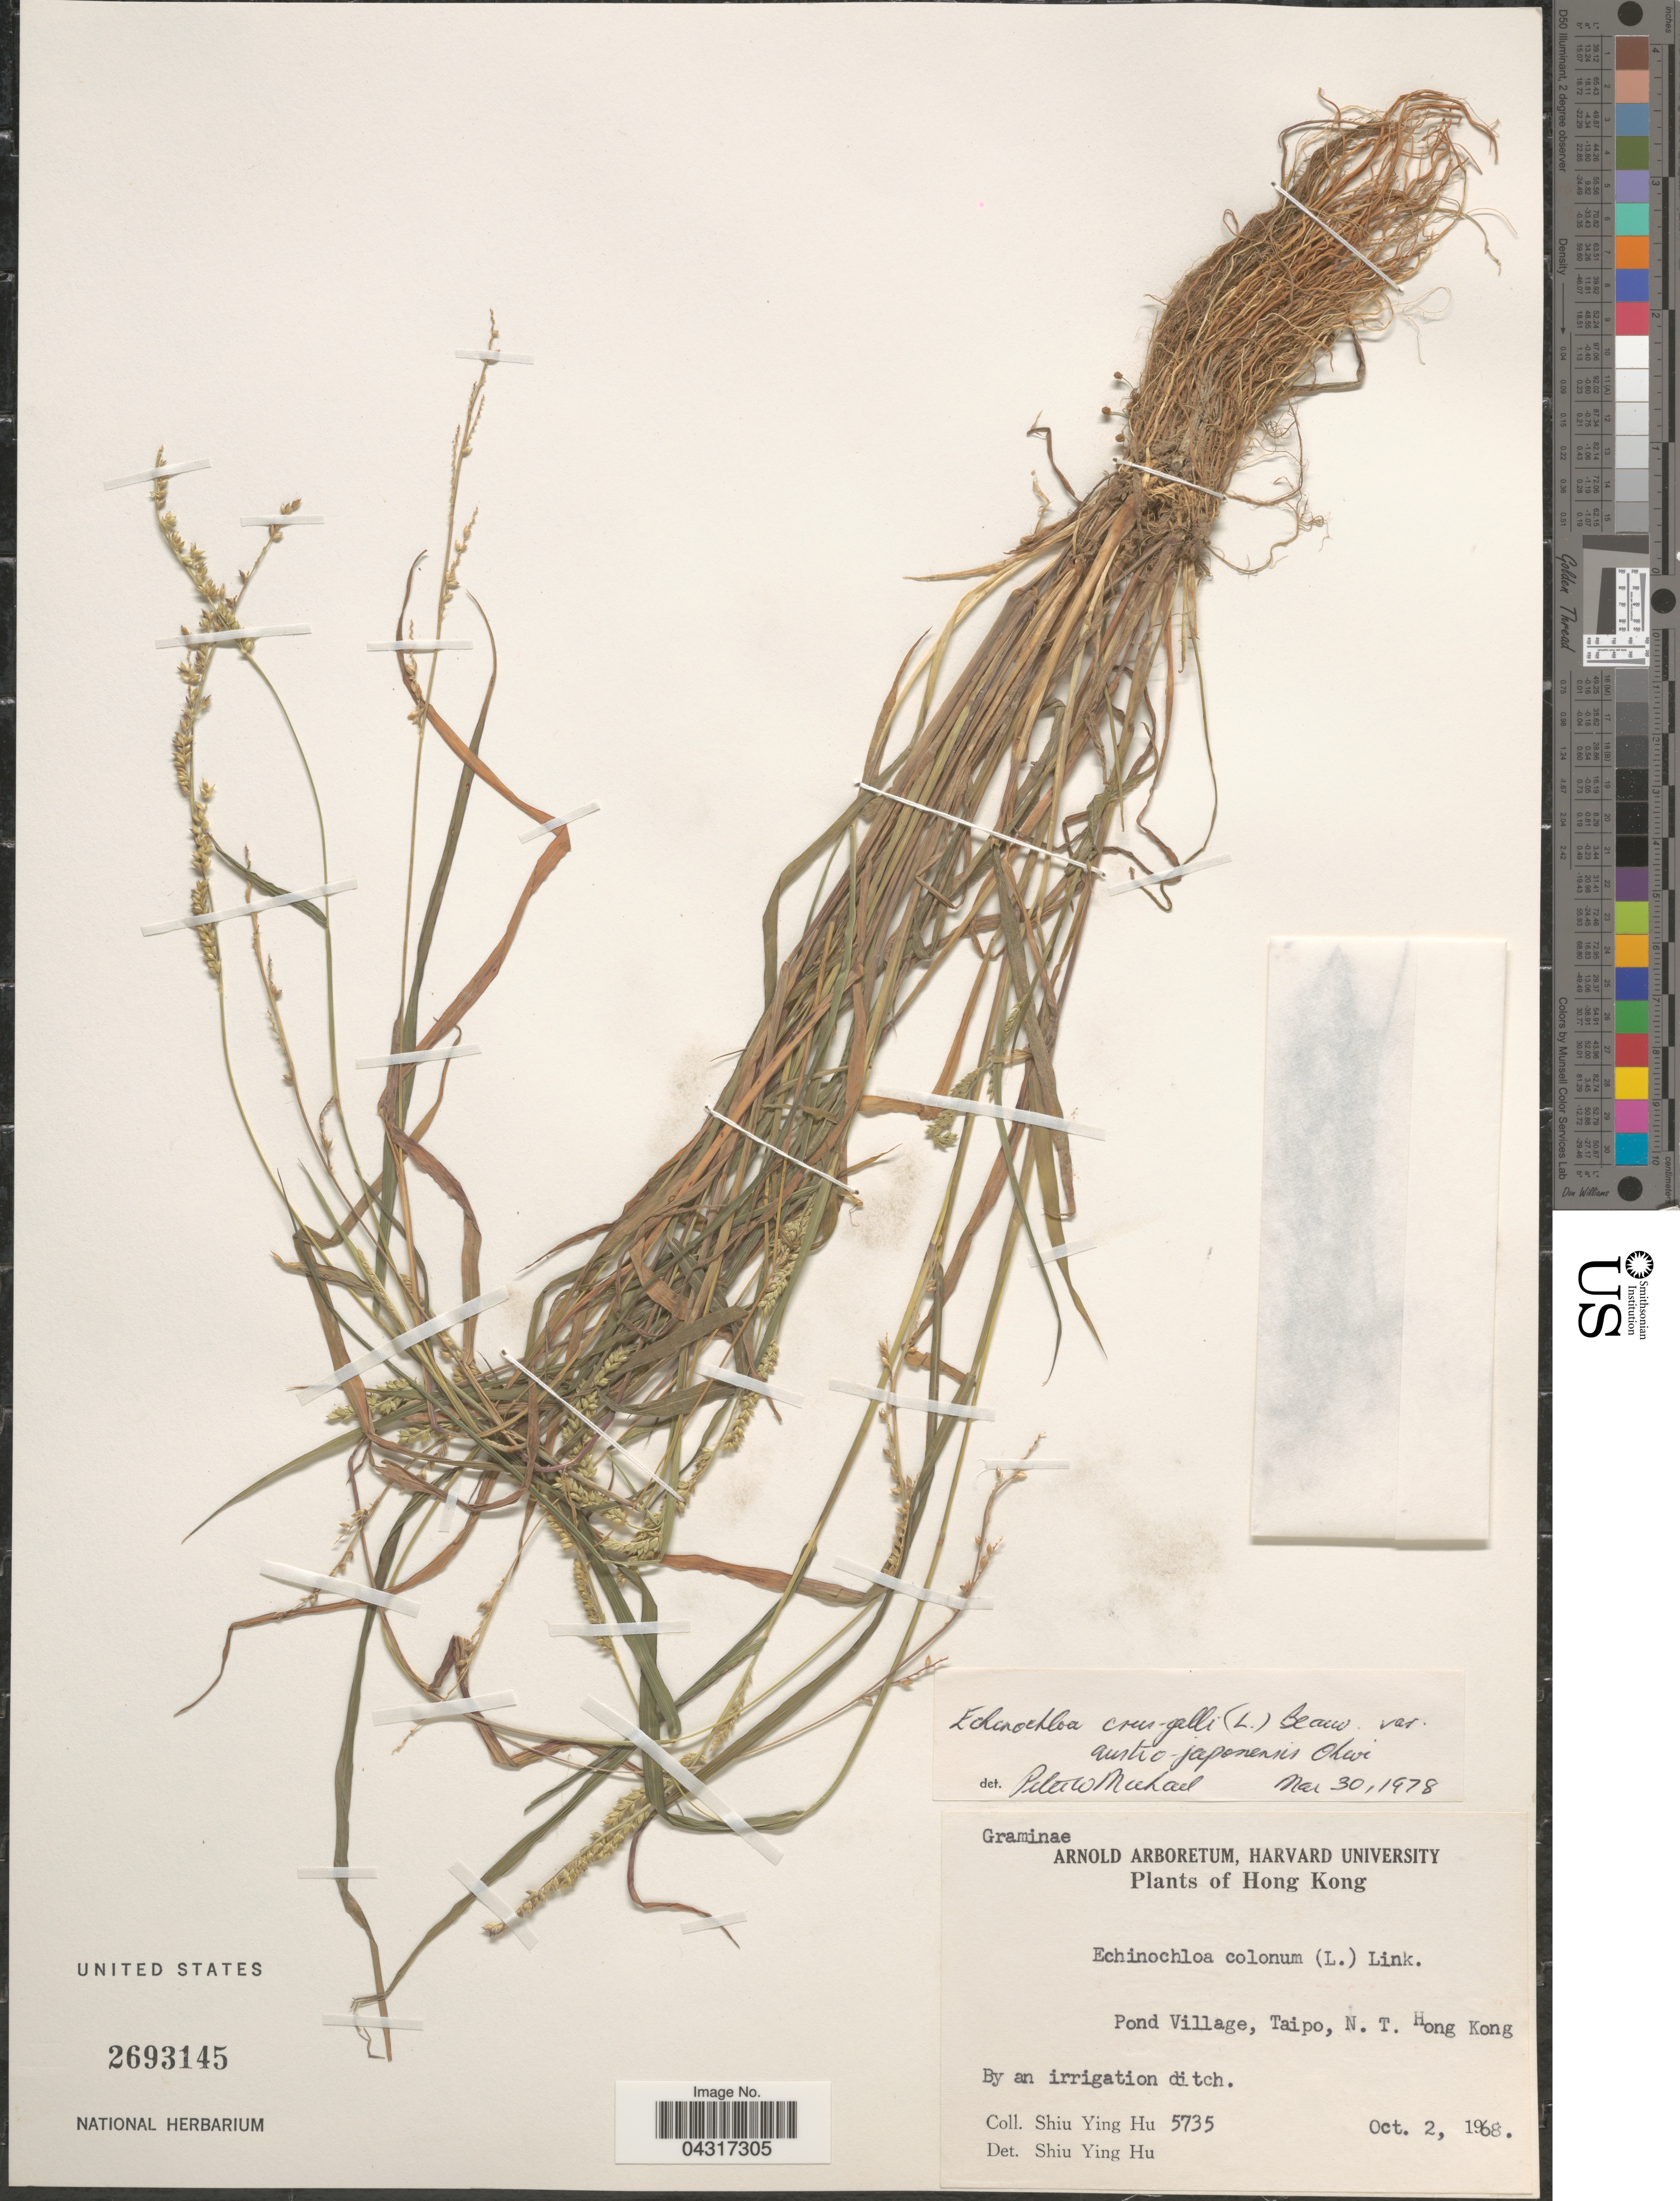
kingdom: Plantae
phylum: Tracheophyta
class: Liliopsida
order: Poales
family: Poaceae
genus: Echinochloa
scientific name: Echinochloa crus-galli var. austrojaponensis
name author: Ohwi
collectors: S. Y. Hu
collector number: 5735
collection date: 1968-10-02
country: China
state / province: Hong Kong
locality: Pond Village, Taipo, N. T. Hong Kong. By an irrigation ditch.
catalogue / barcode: US 2693145